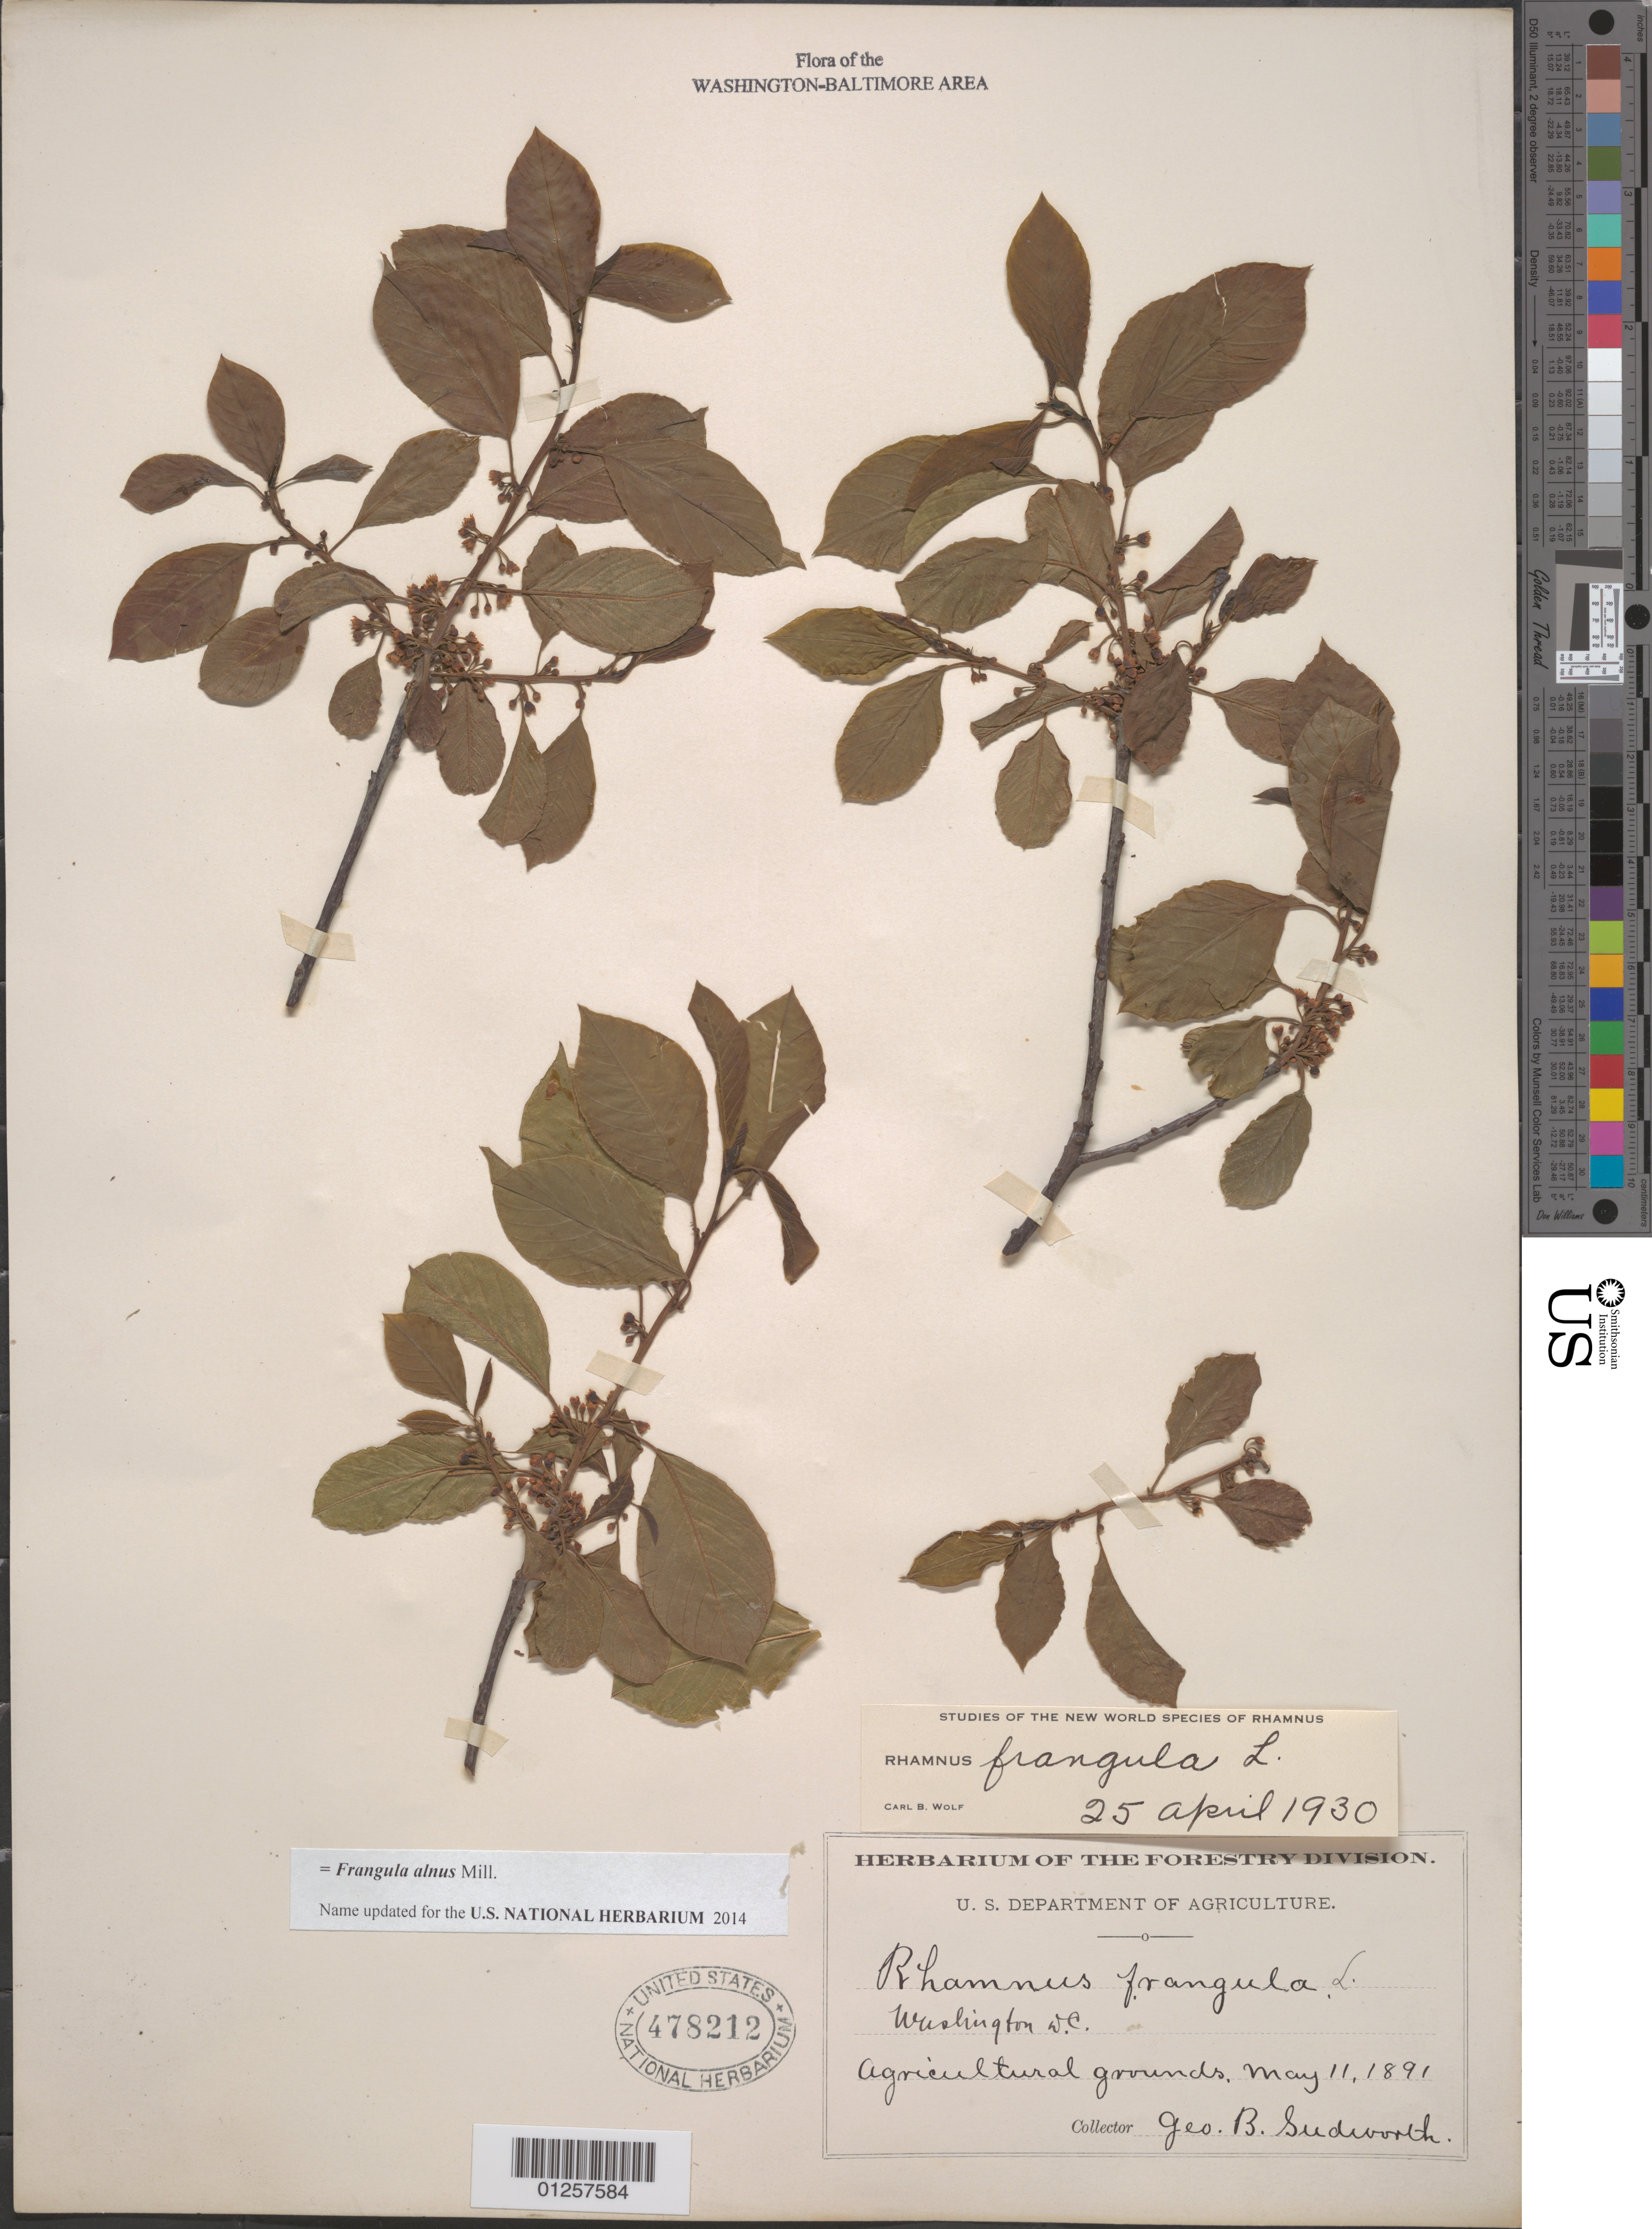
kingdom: Plantae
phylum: Tracheophyta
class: Magnoliopsida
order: Rosales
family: Rhamnaceae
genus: Frangula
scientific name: Frangula alnus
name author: Mill.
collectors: G. B. Sudworth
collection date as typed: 11 May 1891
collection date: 1891-05-11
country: United States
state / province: District of Columbia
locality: Agricultural grounds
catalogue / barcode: US 478212